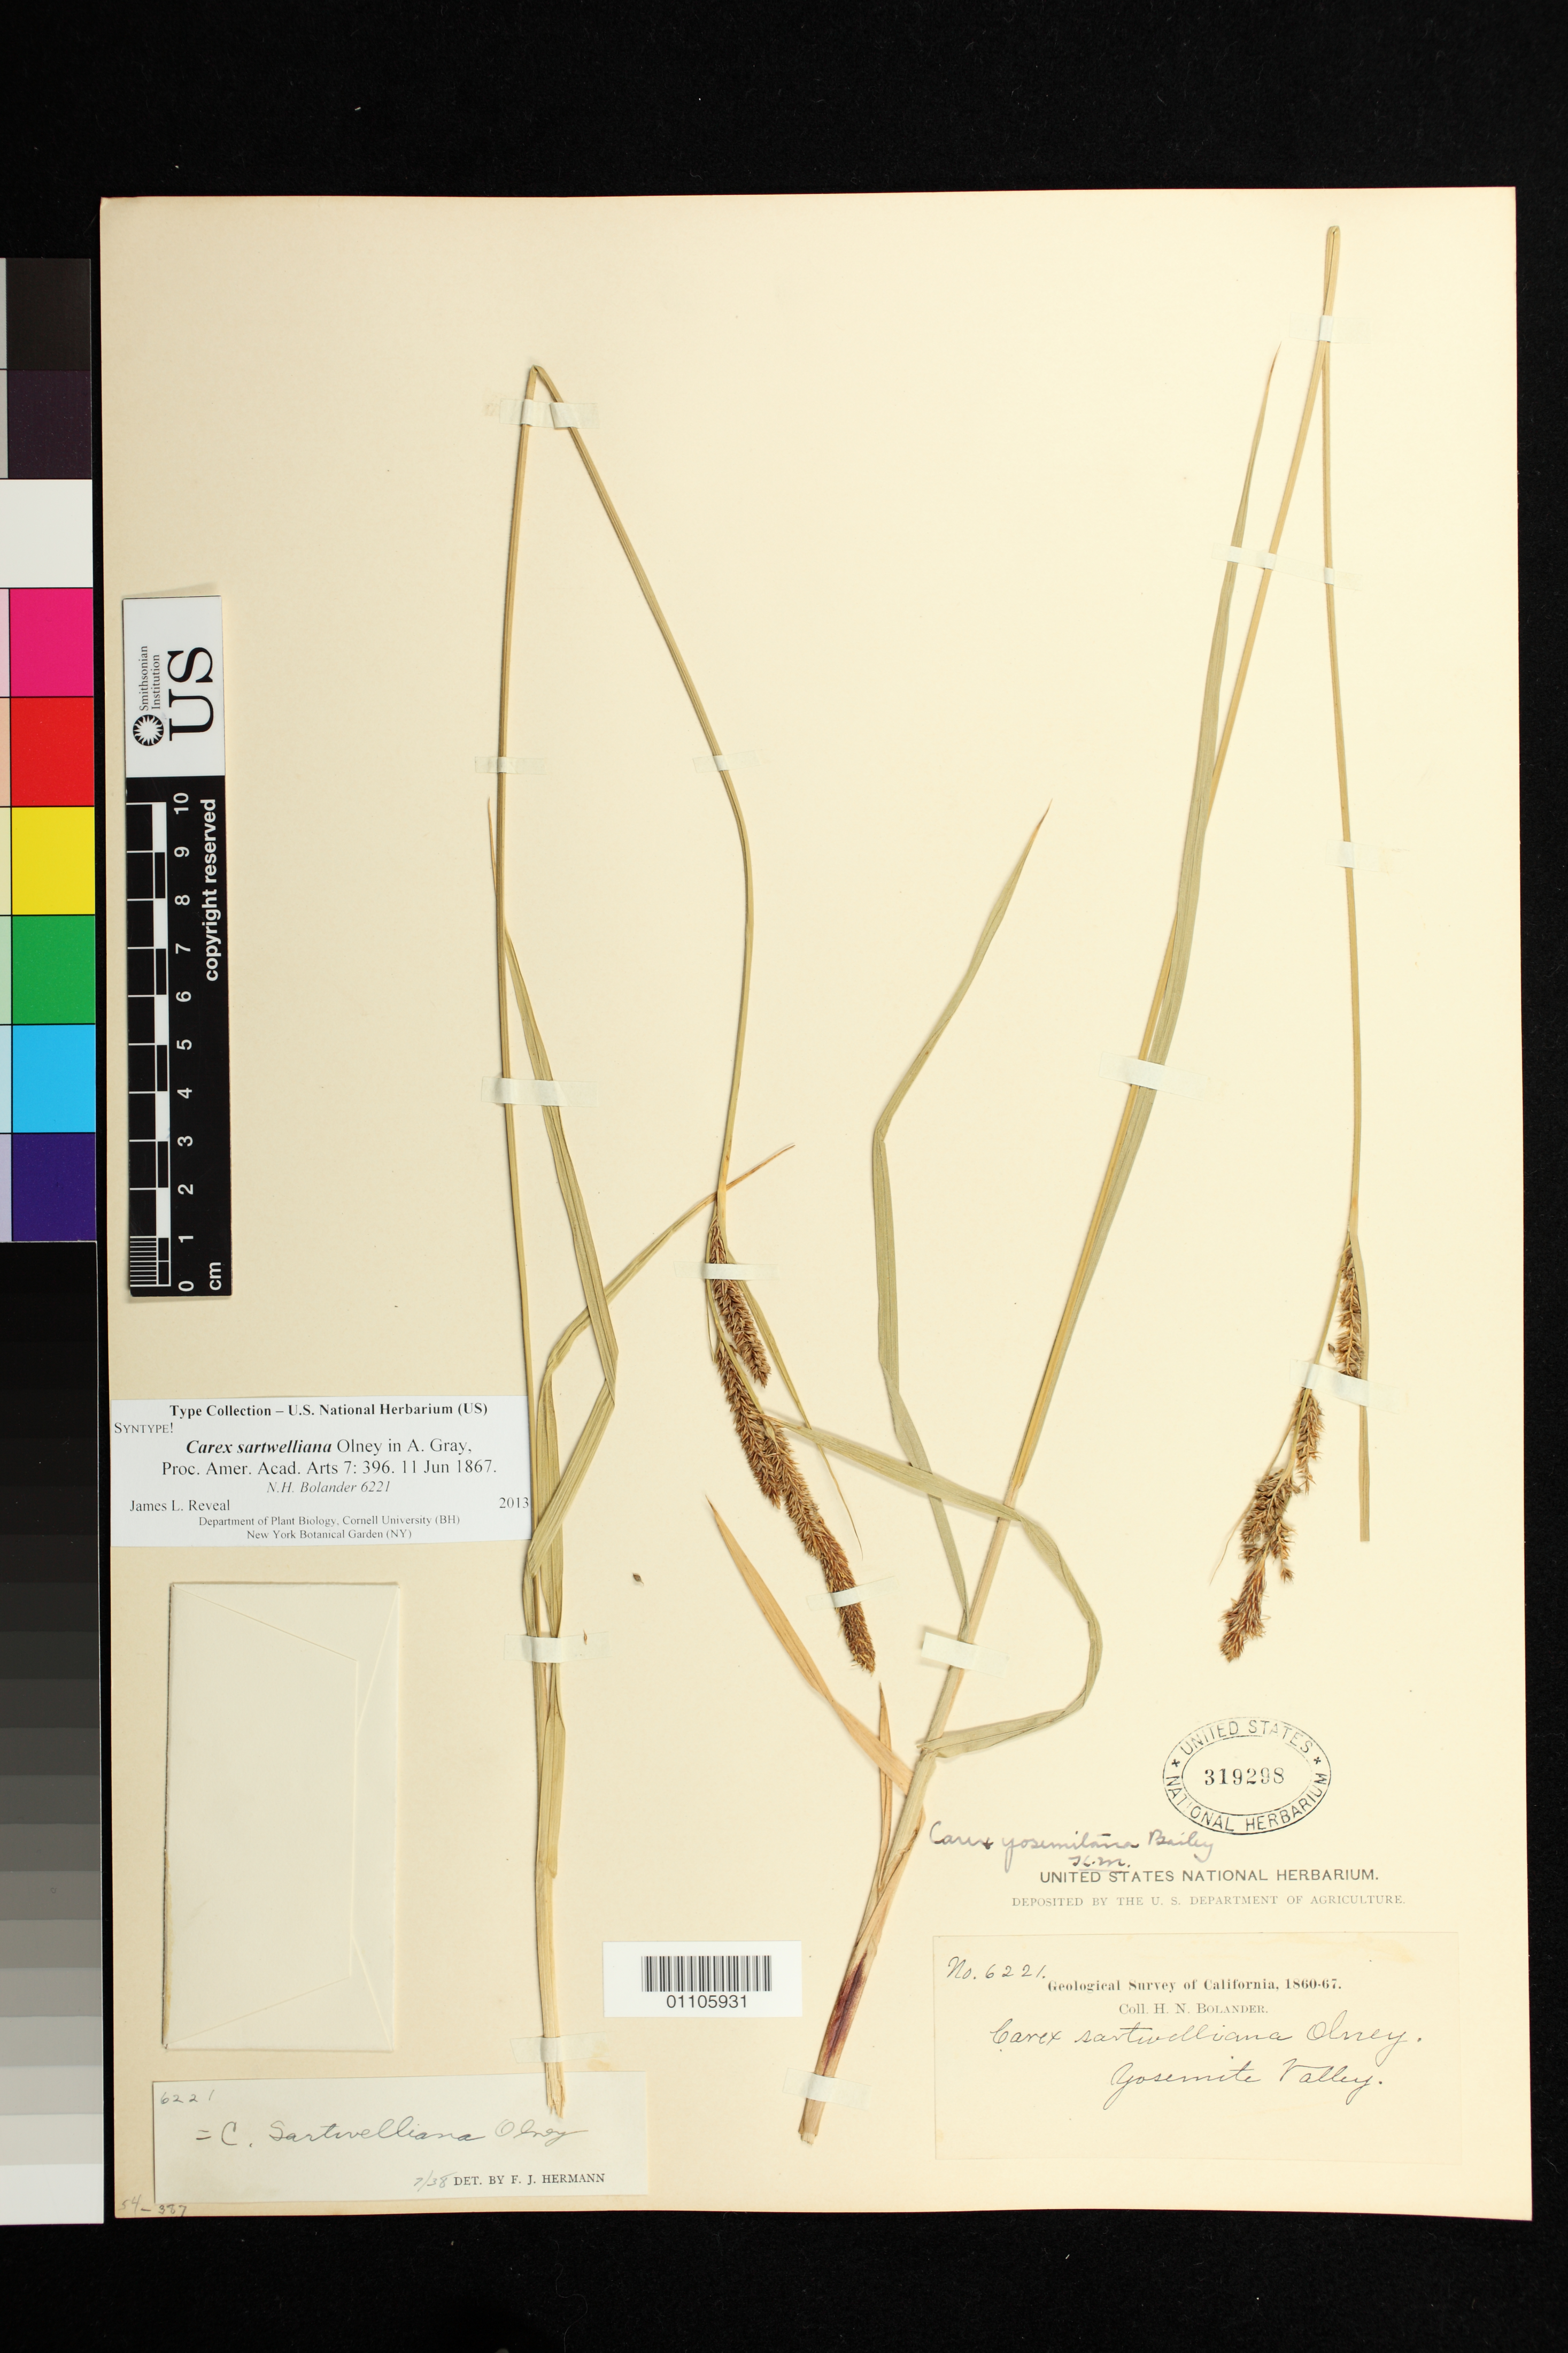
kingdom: Plantae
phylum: Tracheophyta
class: Liliopsida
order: Poales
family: Cyperaceae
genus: Carex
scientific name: Carex sartwelliana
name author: Olney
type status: Syntype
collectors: H. Bolander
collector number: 6221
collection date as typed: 1860 to -- -- 1867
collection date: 1860/1867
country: United States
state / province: California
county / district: Mariposa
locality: Yosemite Valley.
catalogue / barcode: US 319298